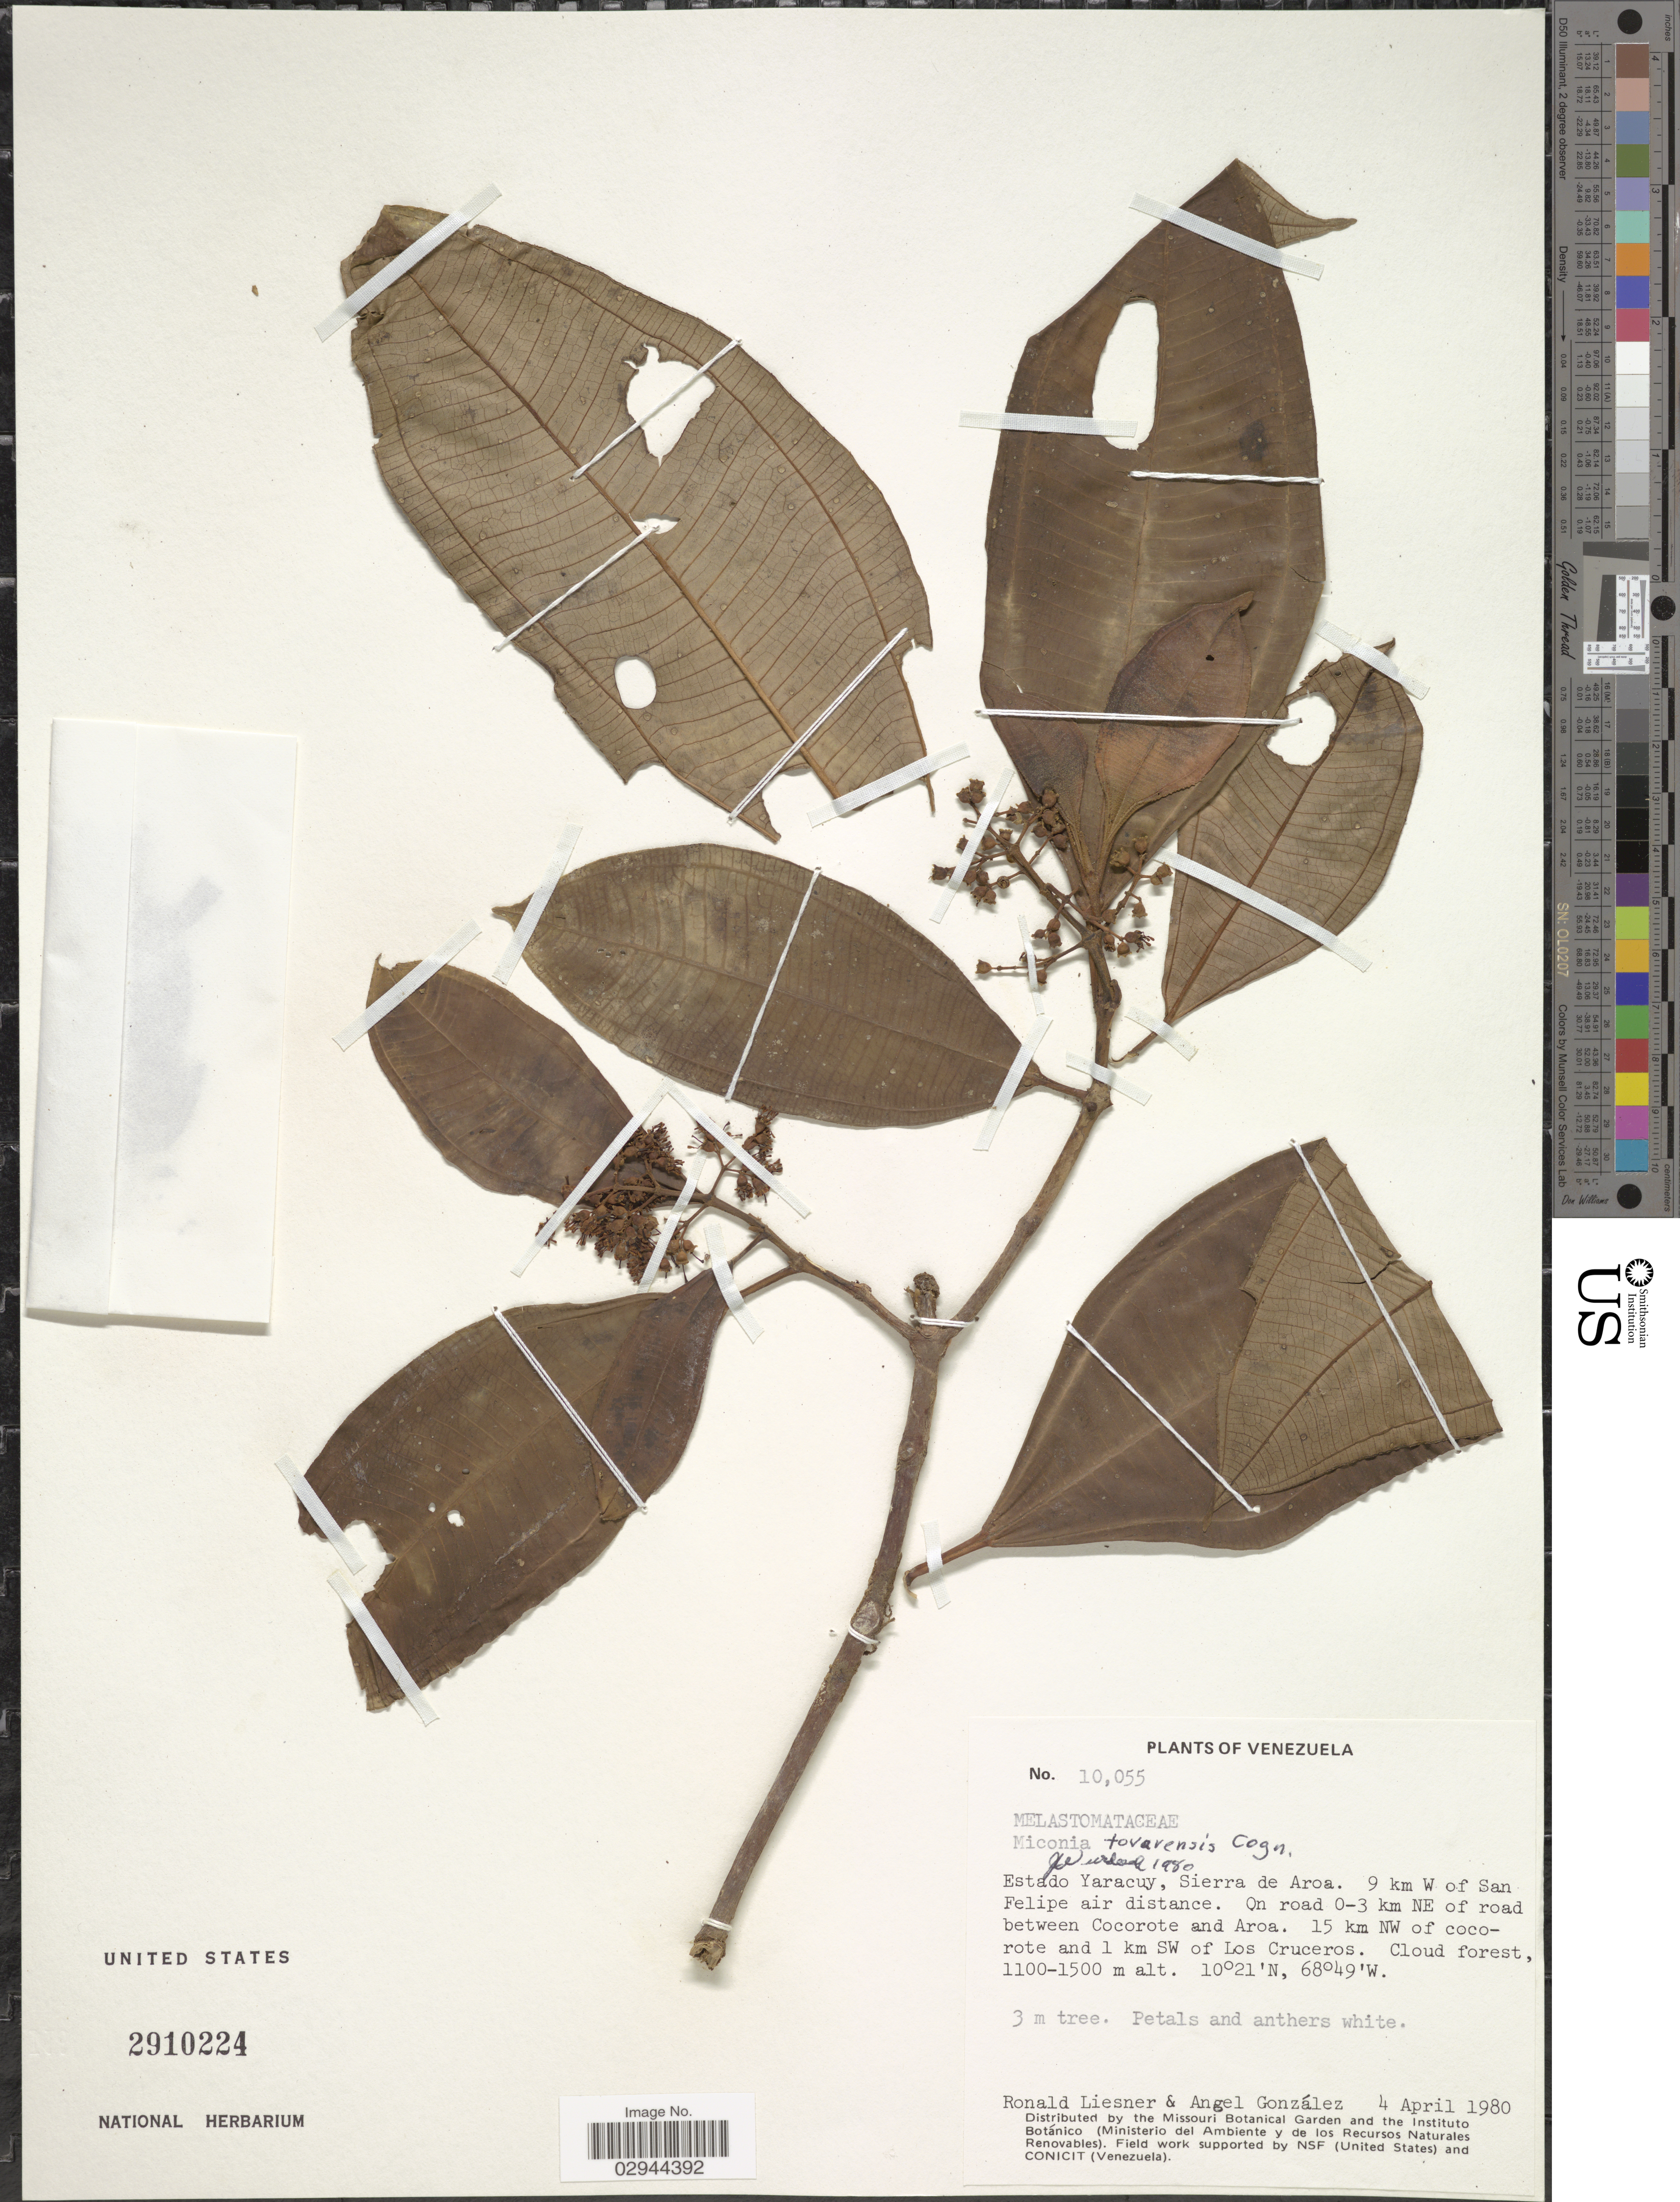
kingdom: Plantae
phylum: Tracheophyta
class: Magnoliopsida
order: Myrtales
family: Melastomataceae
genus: Miconia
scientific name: Miconia tovarensis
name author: Cogn.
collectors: R. L. Liesner & A. C. González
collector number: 10055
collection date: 1980-04-04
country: Venezuela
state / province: Yaracuy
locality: Sierra de Aroa. 9 km W of San Felipe air distance. On road 0-3 km NE of road between Cocorote and Aroa. 15 km NW of cocorote and 1 km SW of Los Cruceros.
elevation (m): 1100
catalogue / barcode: US 2910224